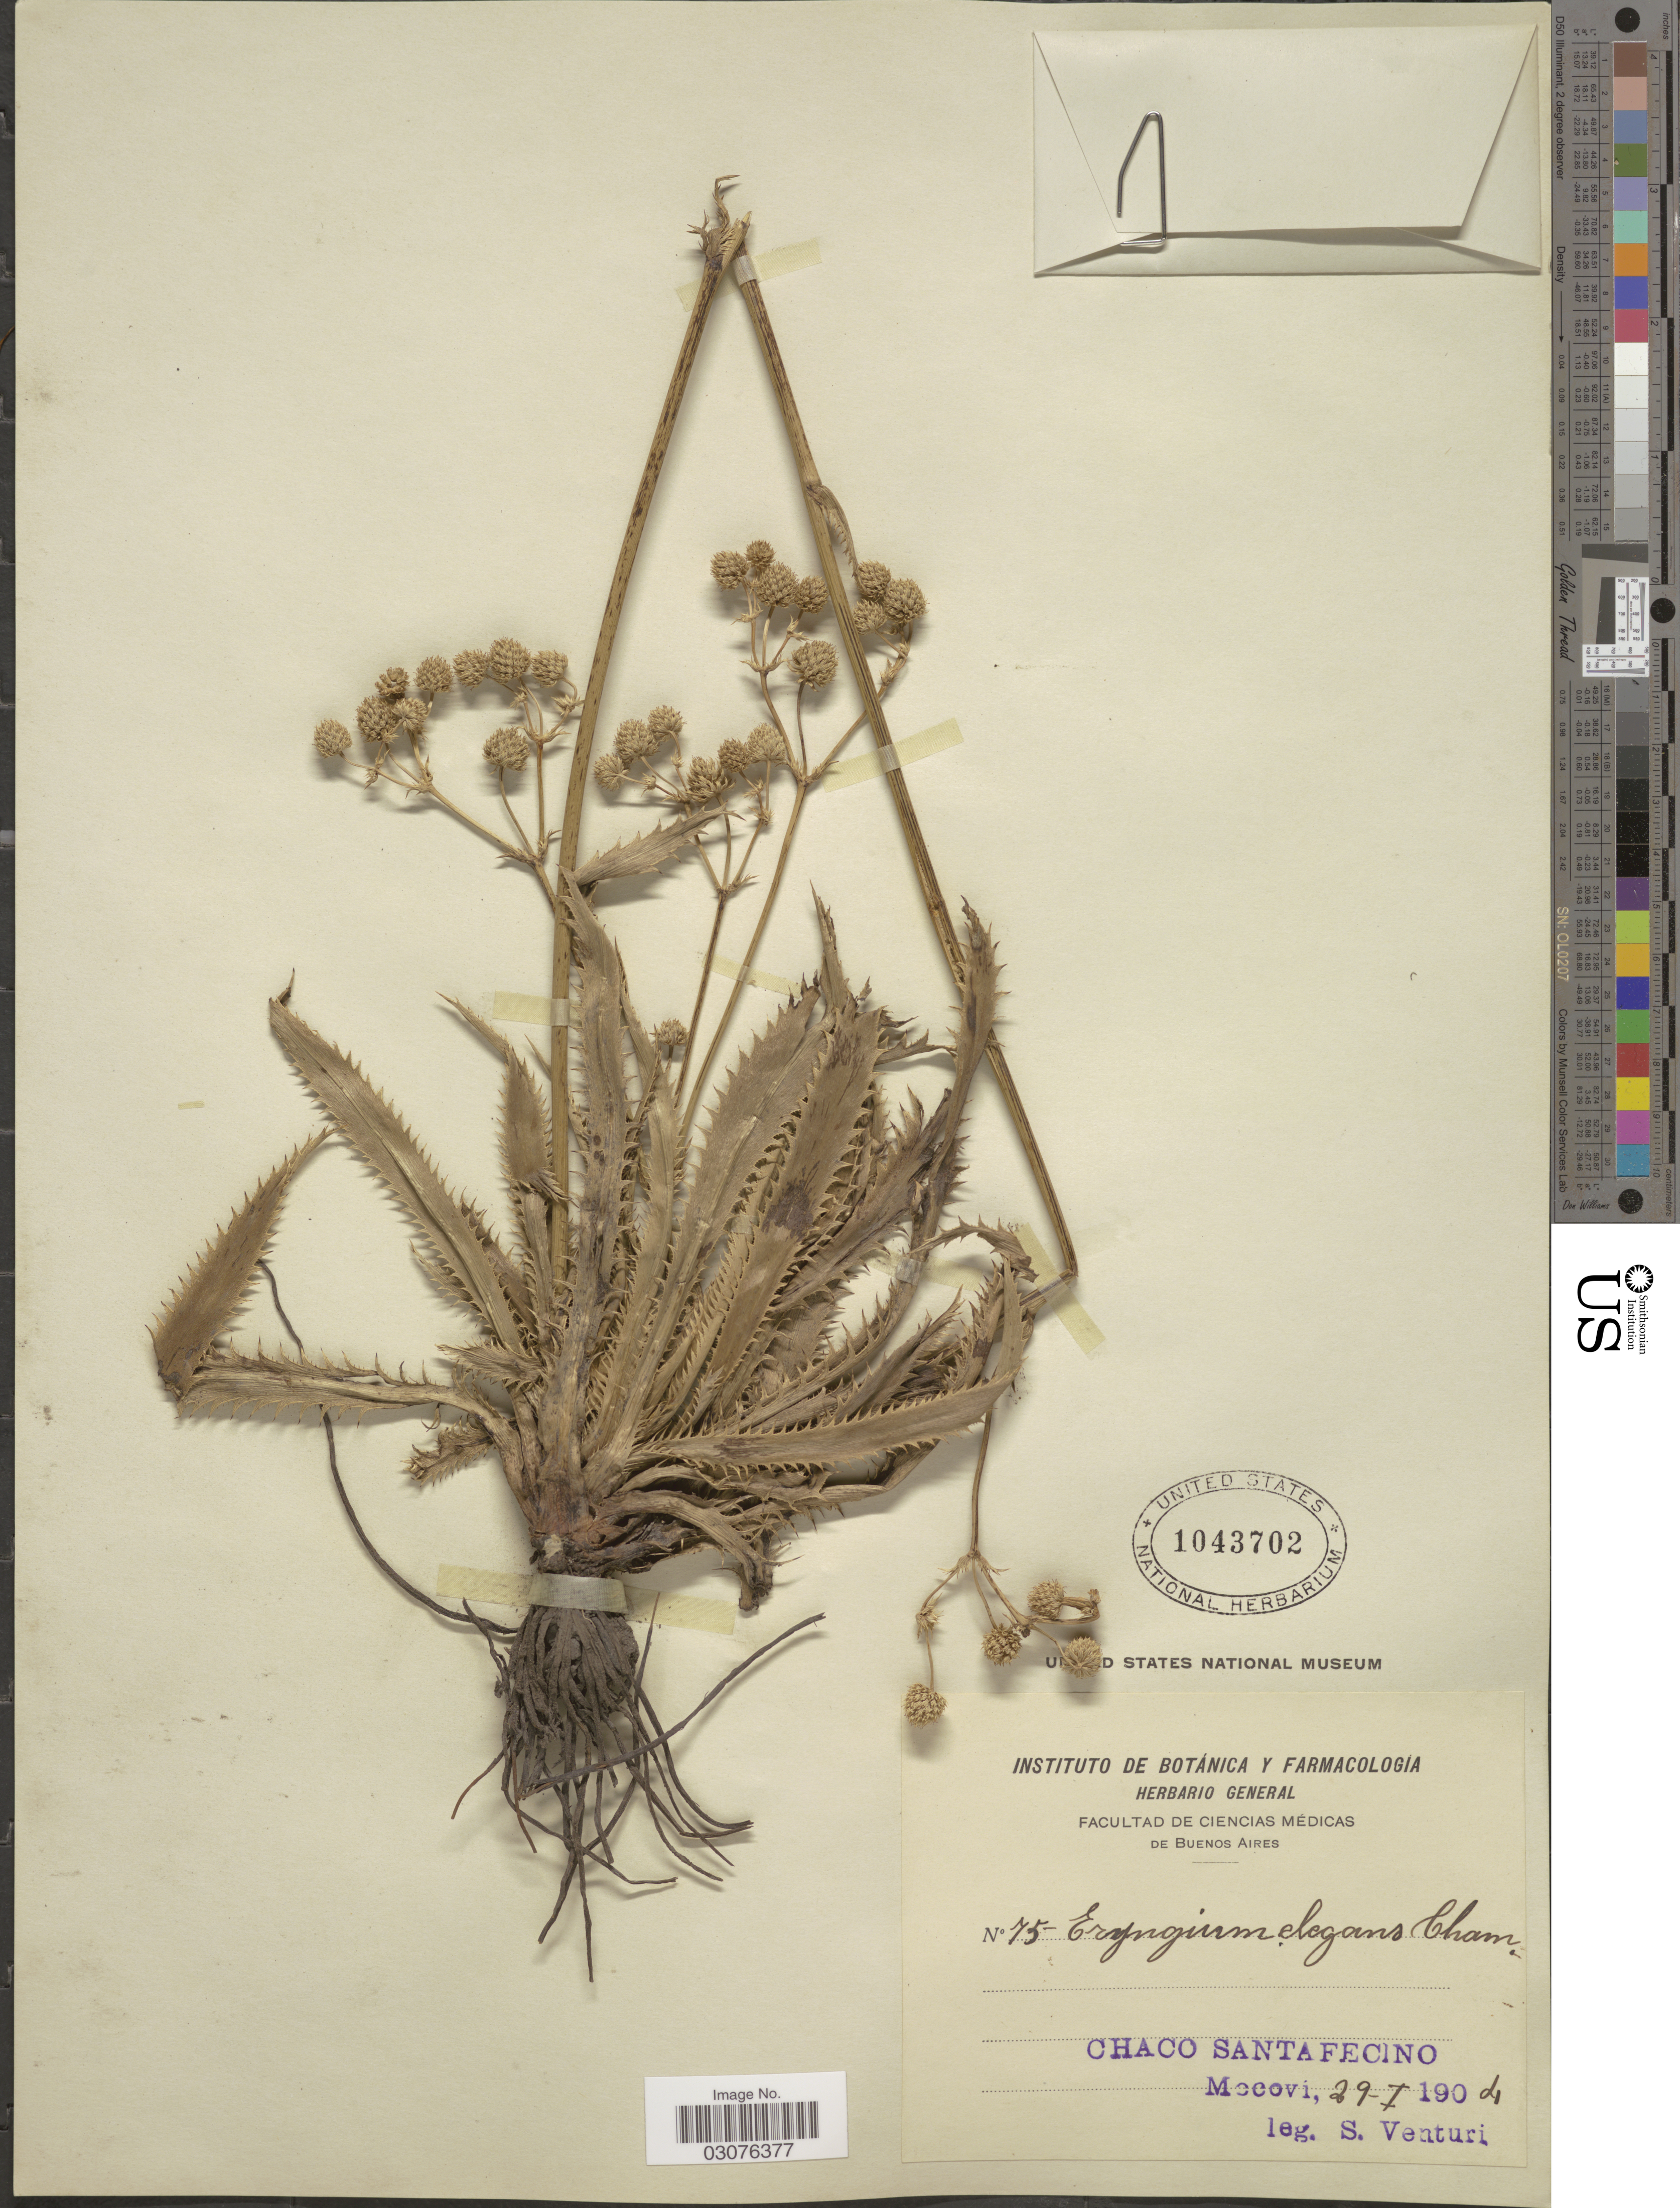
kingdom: Plantae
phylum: Tracheophyta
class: Magnoliopsida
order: Apiales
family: Apiaceae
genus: Eryngium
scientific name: Eryngium elegans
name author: Cham. ex Schltdl.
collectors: S. Venturi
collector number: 75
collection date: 1904-01-29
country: Argentina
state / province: Chaco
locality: Santa Fecino. Mocovi.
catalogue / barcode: US 1043702